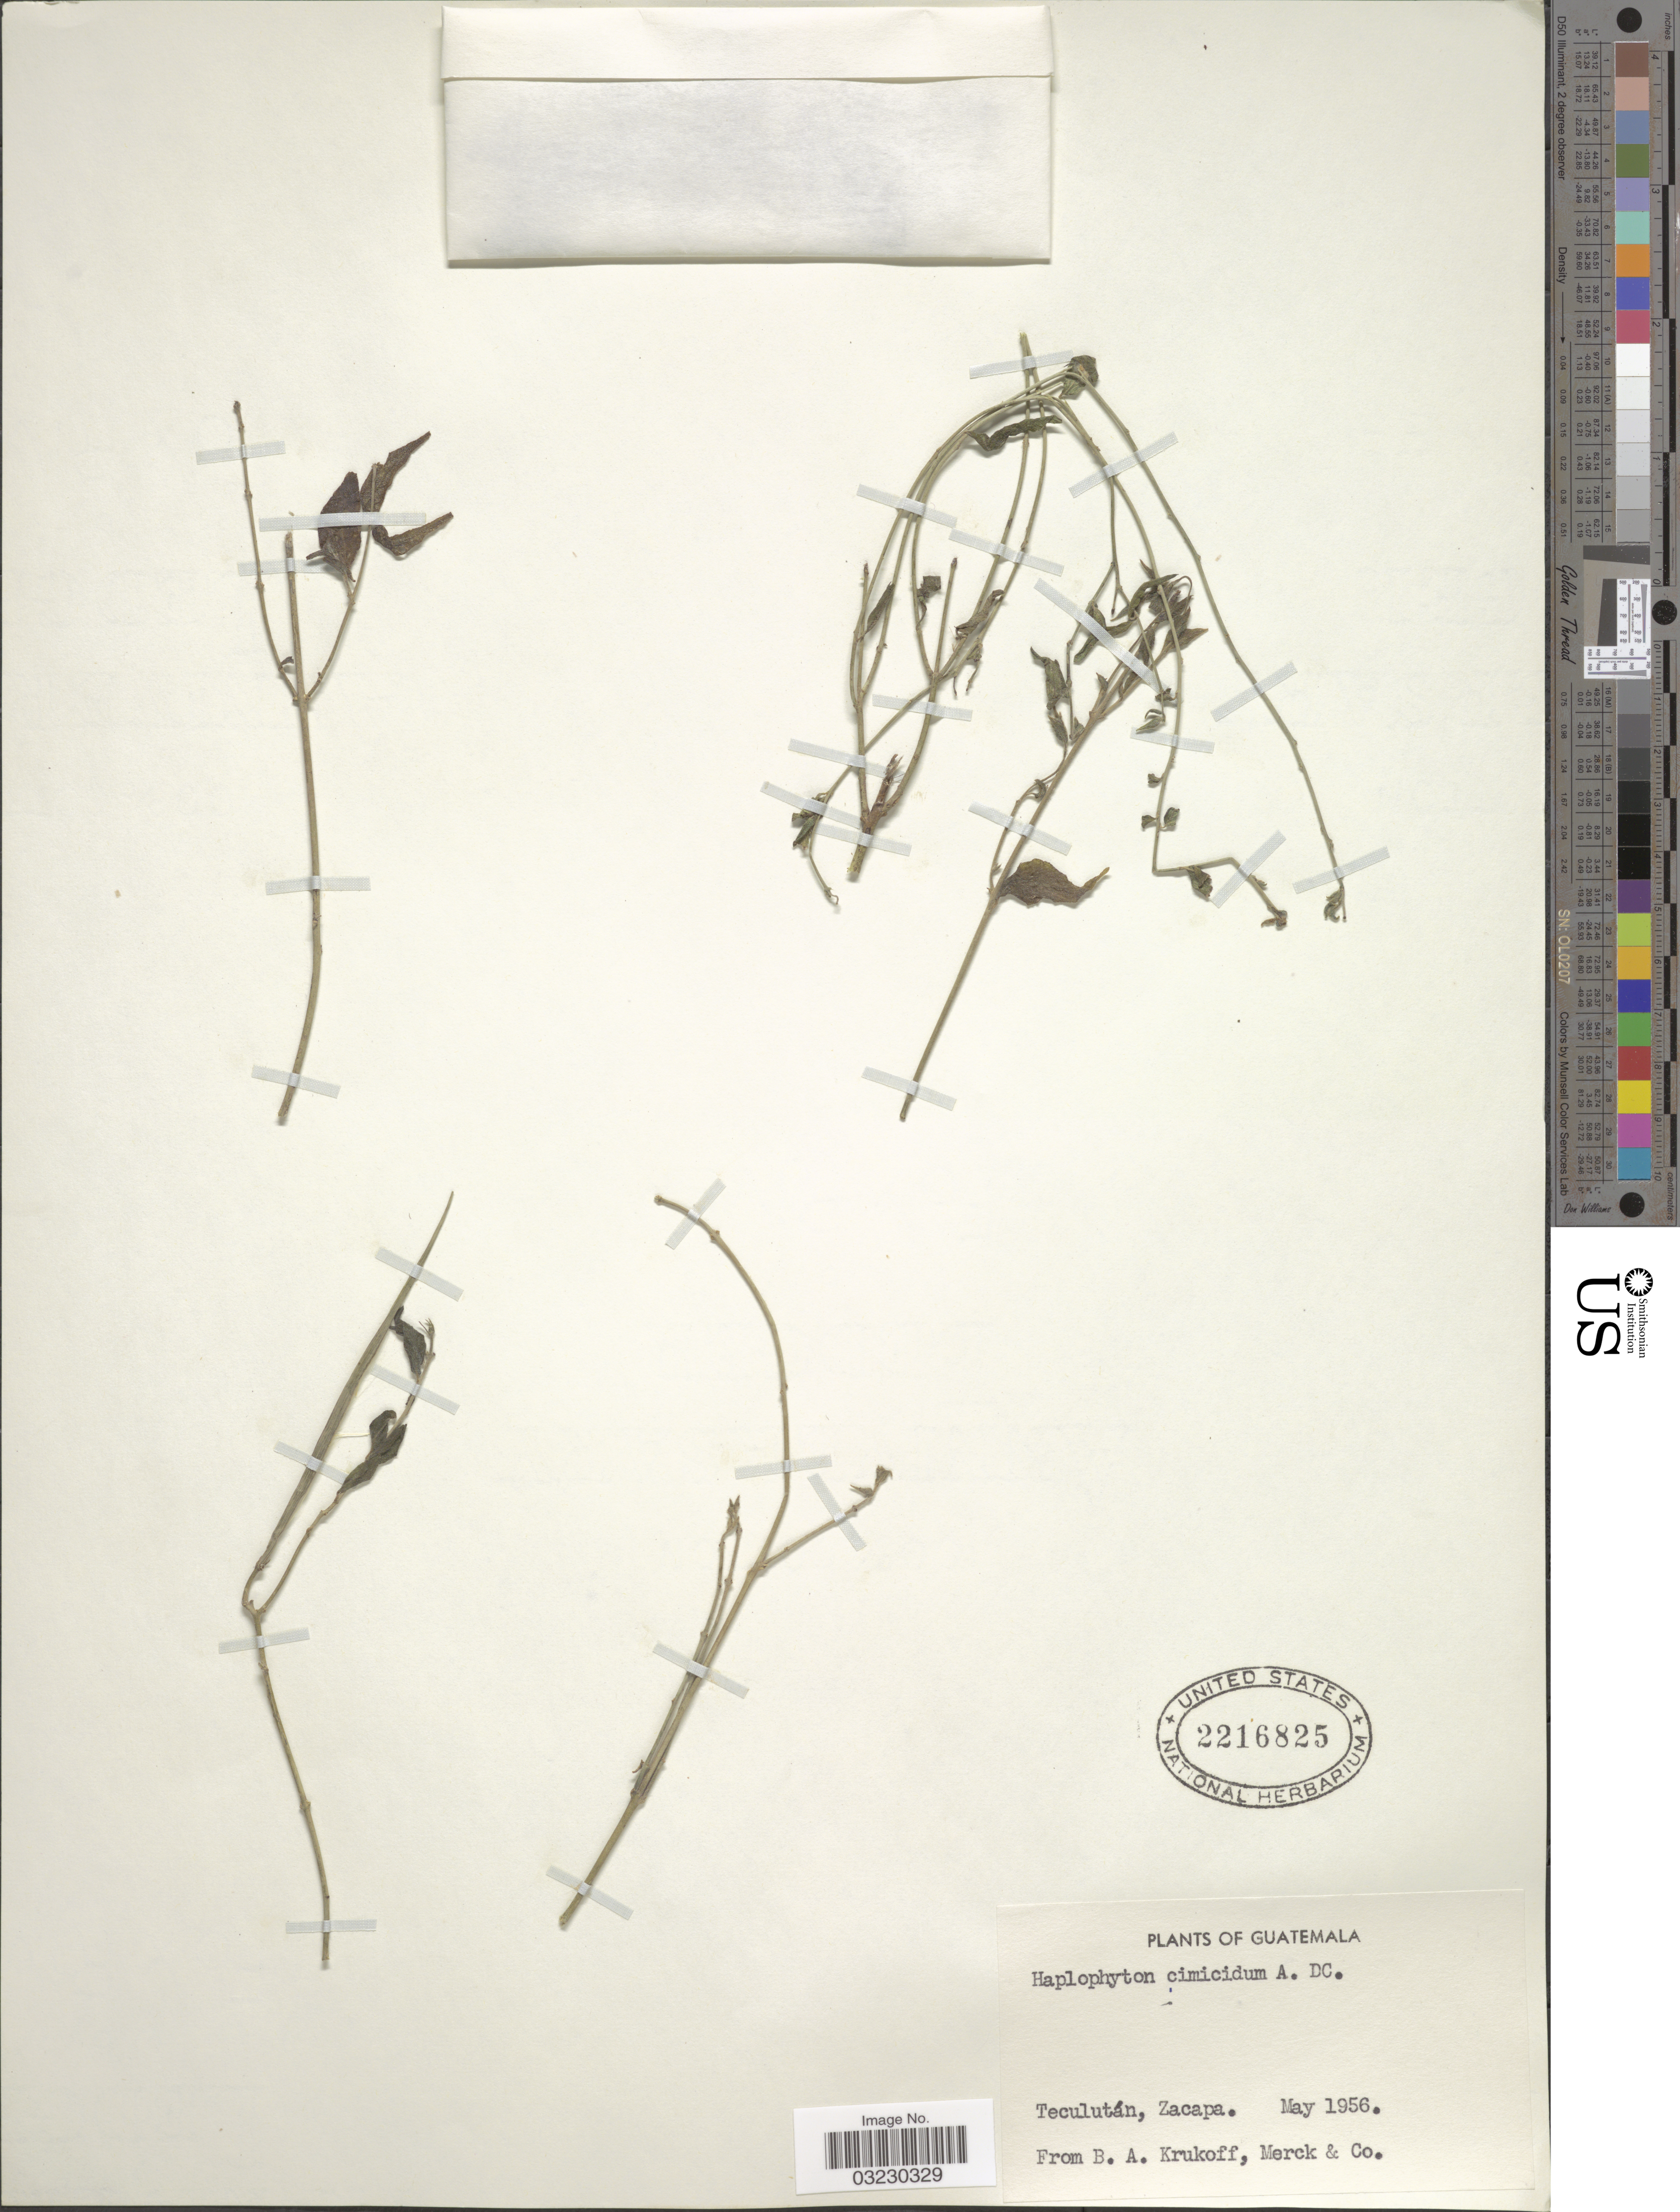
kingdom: Plantae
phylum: Tracheophyta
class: Magnoliopsida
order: Gentianales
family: Apocynaceae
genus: Haplophyton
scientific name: Haplophyton cimicidum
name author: A. DC.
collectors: B. A. Krukoff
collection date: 1956-05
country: Guatemala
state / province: Zacapa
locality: Teculután.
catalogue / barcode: US 2216825